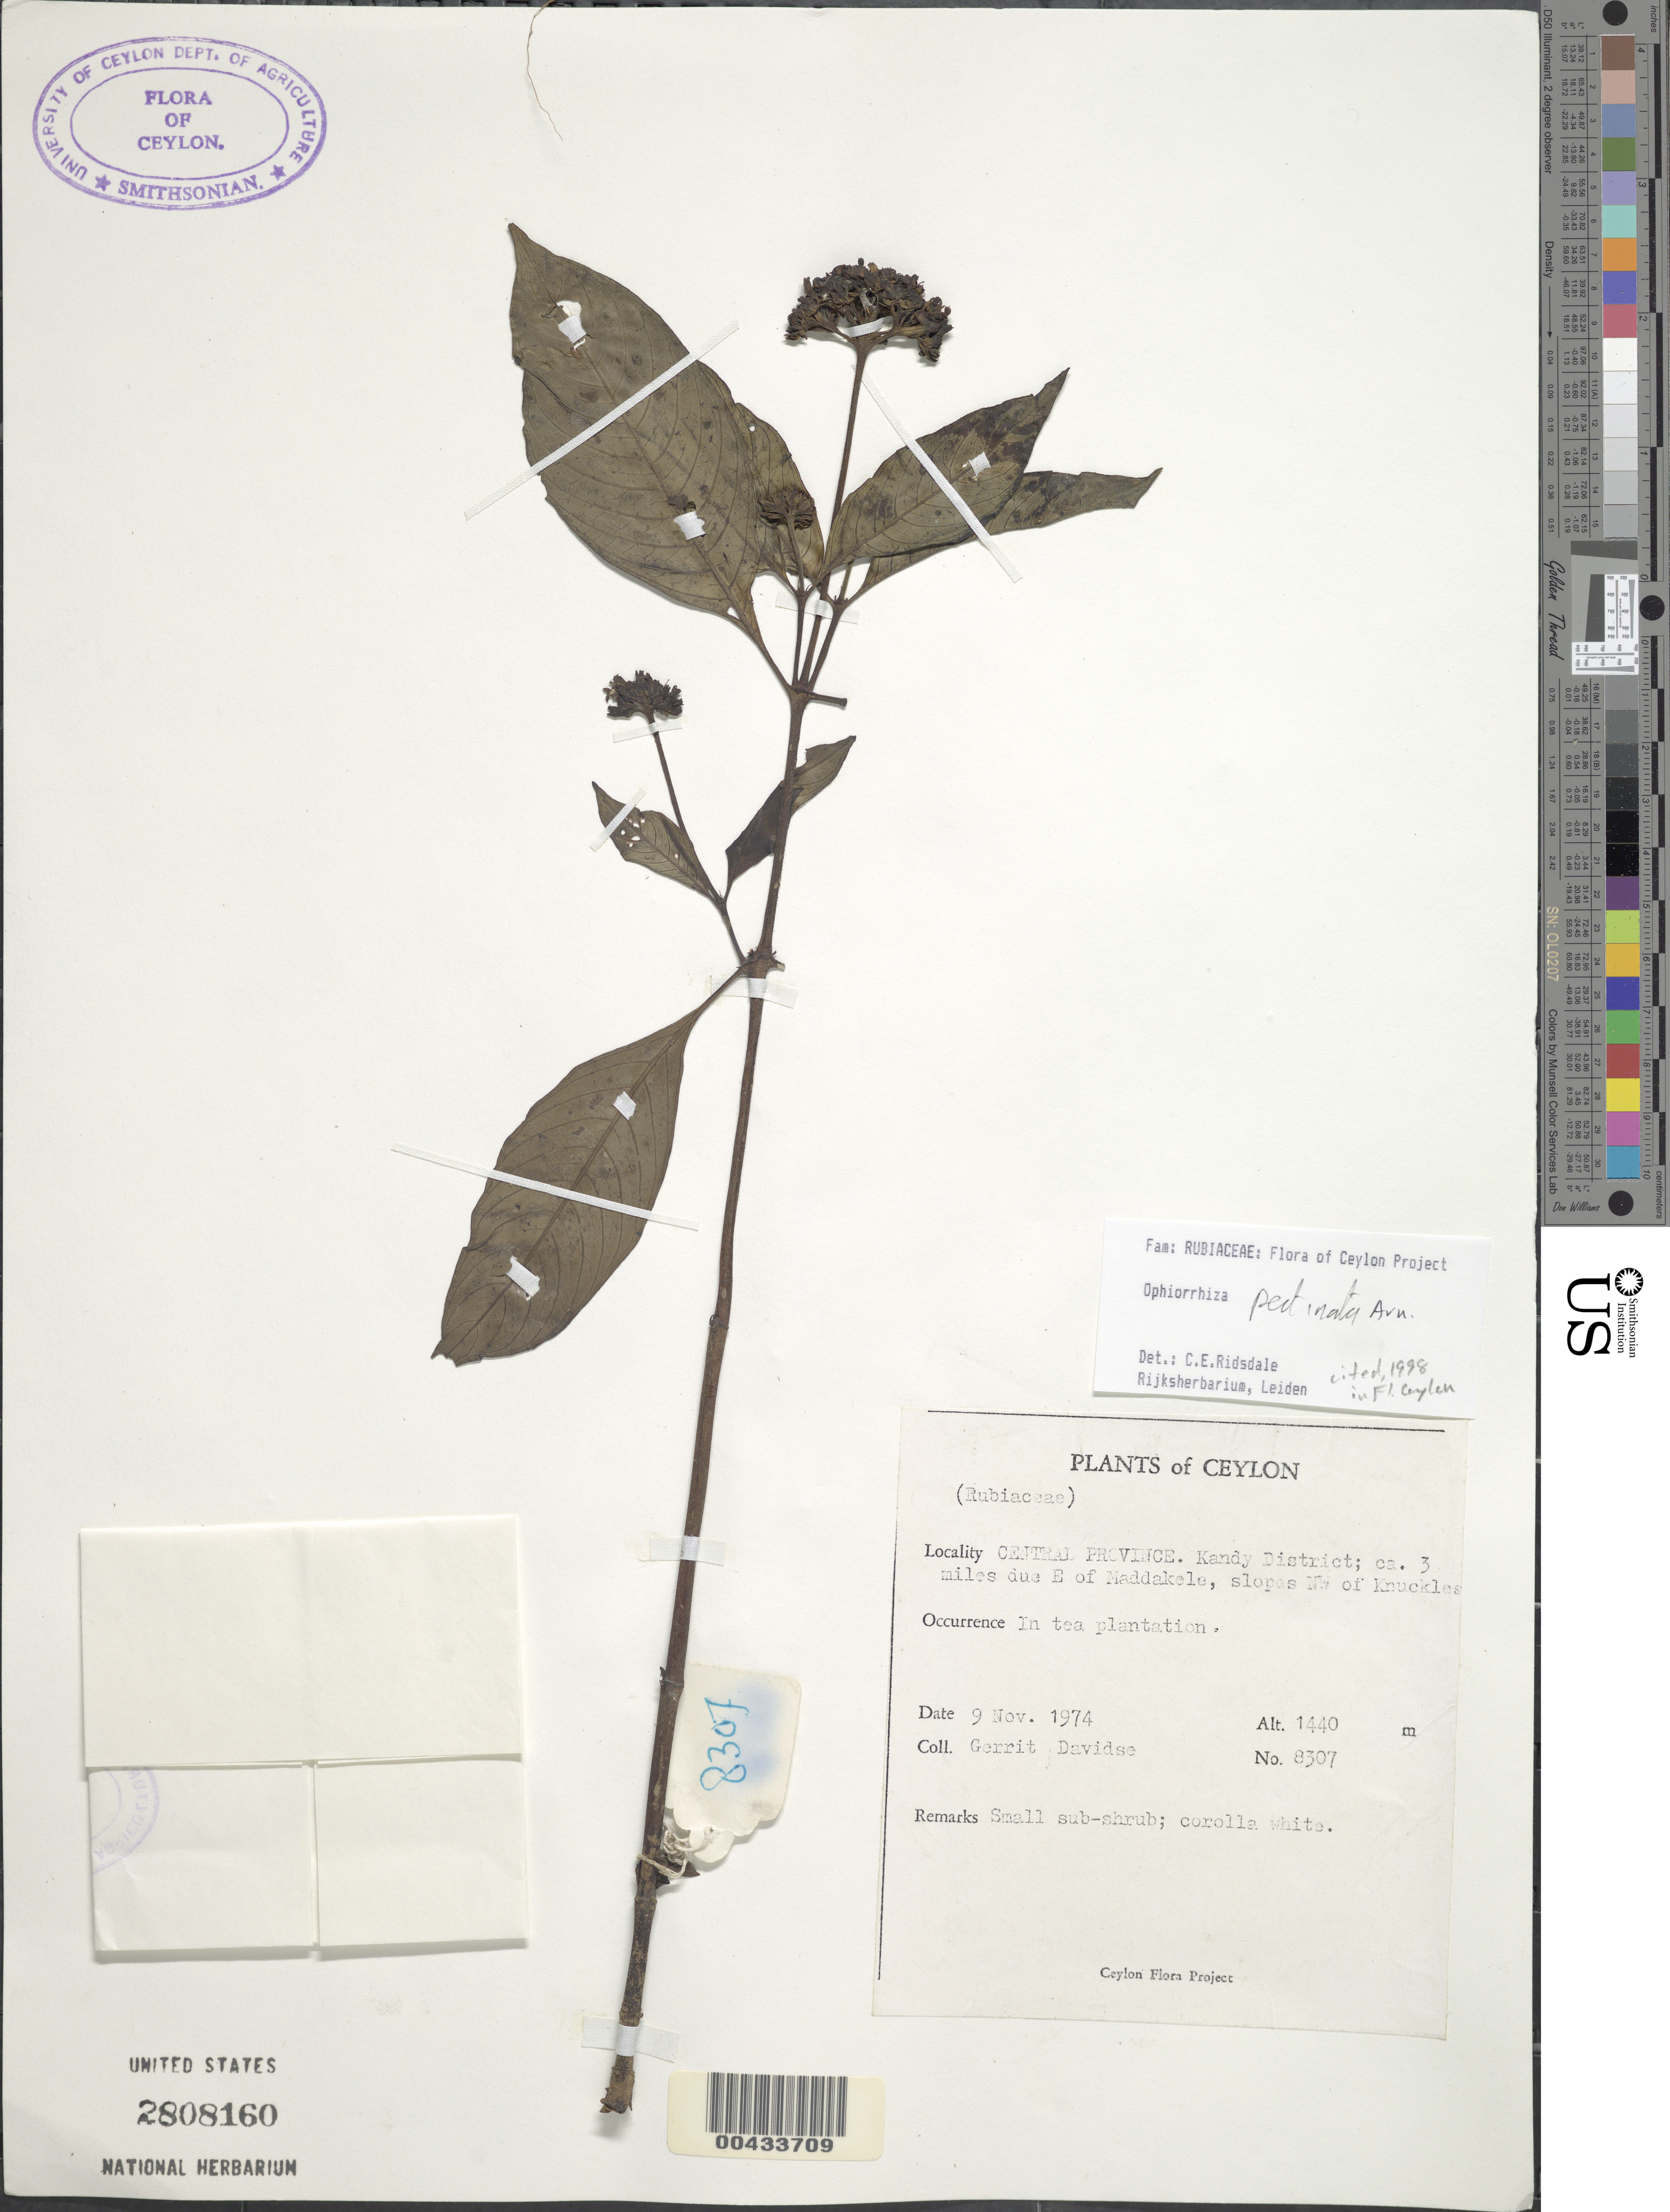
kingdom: Plantae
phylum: Tracheophyta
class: Magnoliopsida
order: Gentianales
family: Rubiaceae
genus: Ophiorrhiza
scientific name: Ophiorrhiza pectinata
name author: Arn.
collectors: G. Davidse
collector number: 8307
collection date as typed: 09 Nov 1974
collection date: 1974-11-09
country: Sri Lanka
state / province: Central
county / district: Kandy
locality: ca. 3 mi due E of Maddakele, slopes NW of Knuckles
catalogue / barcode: US 2808160